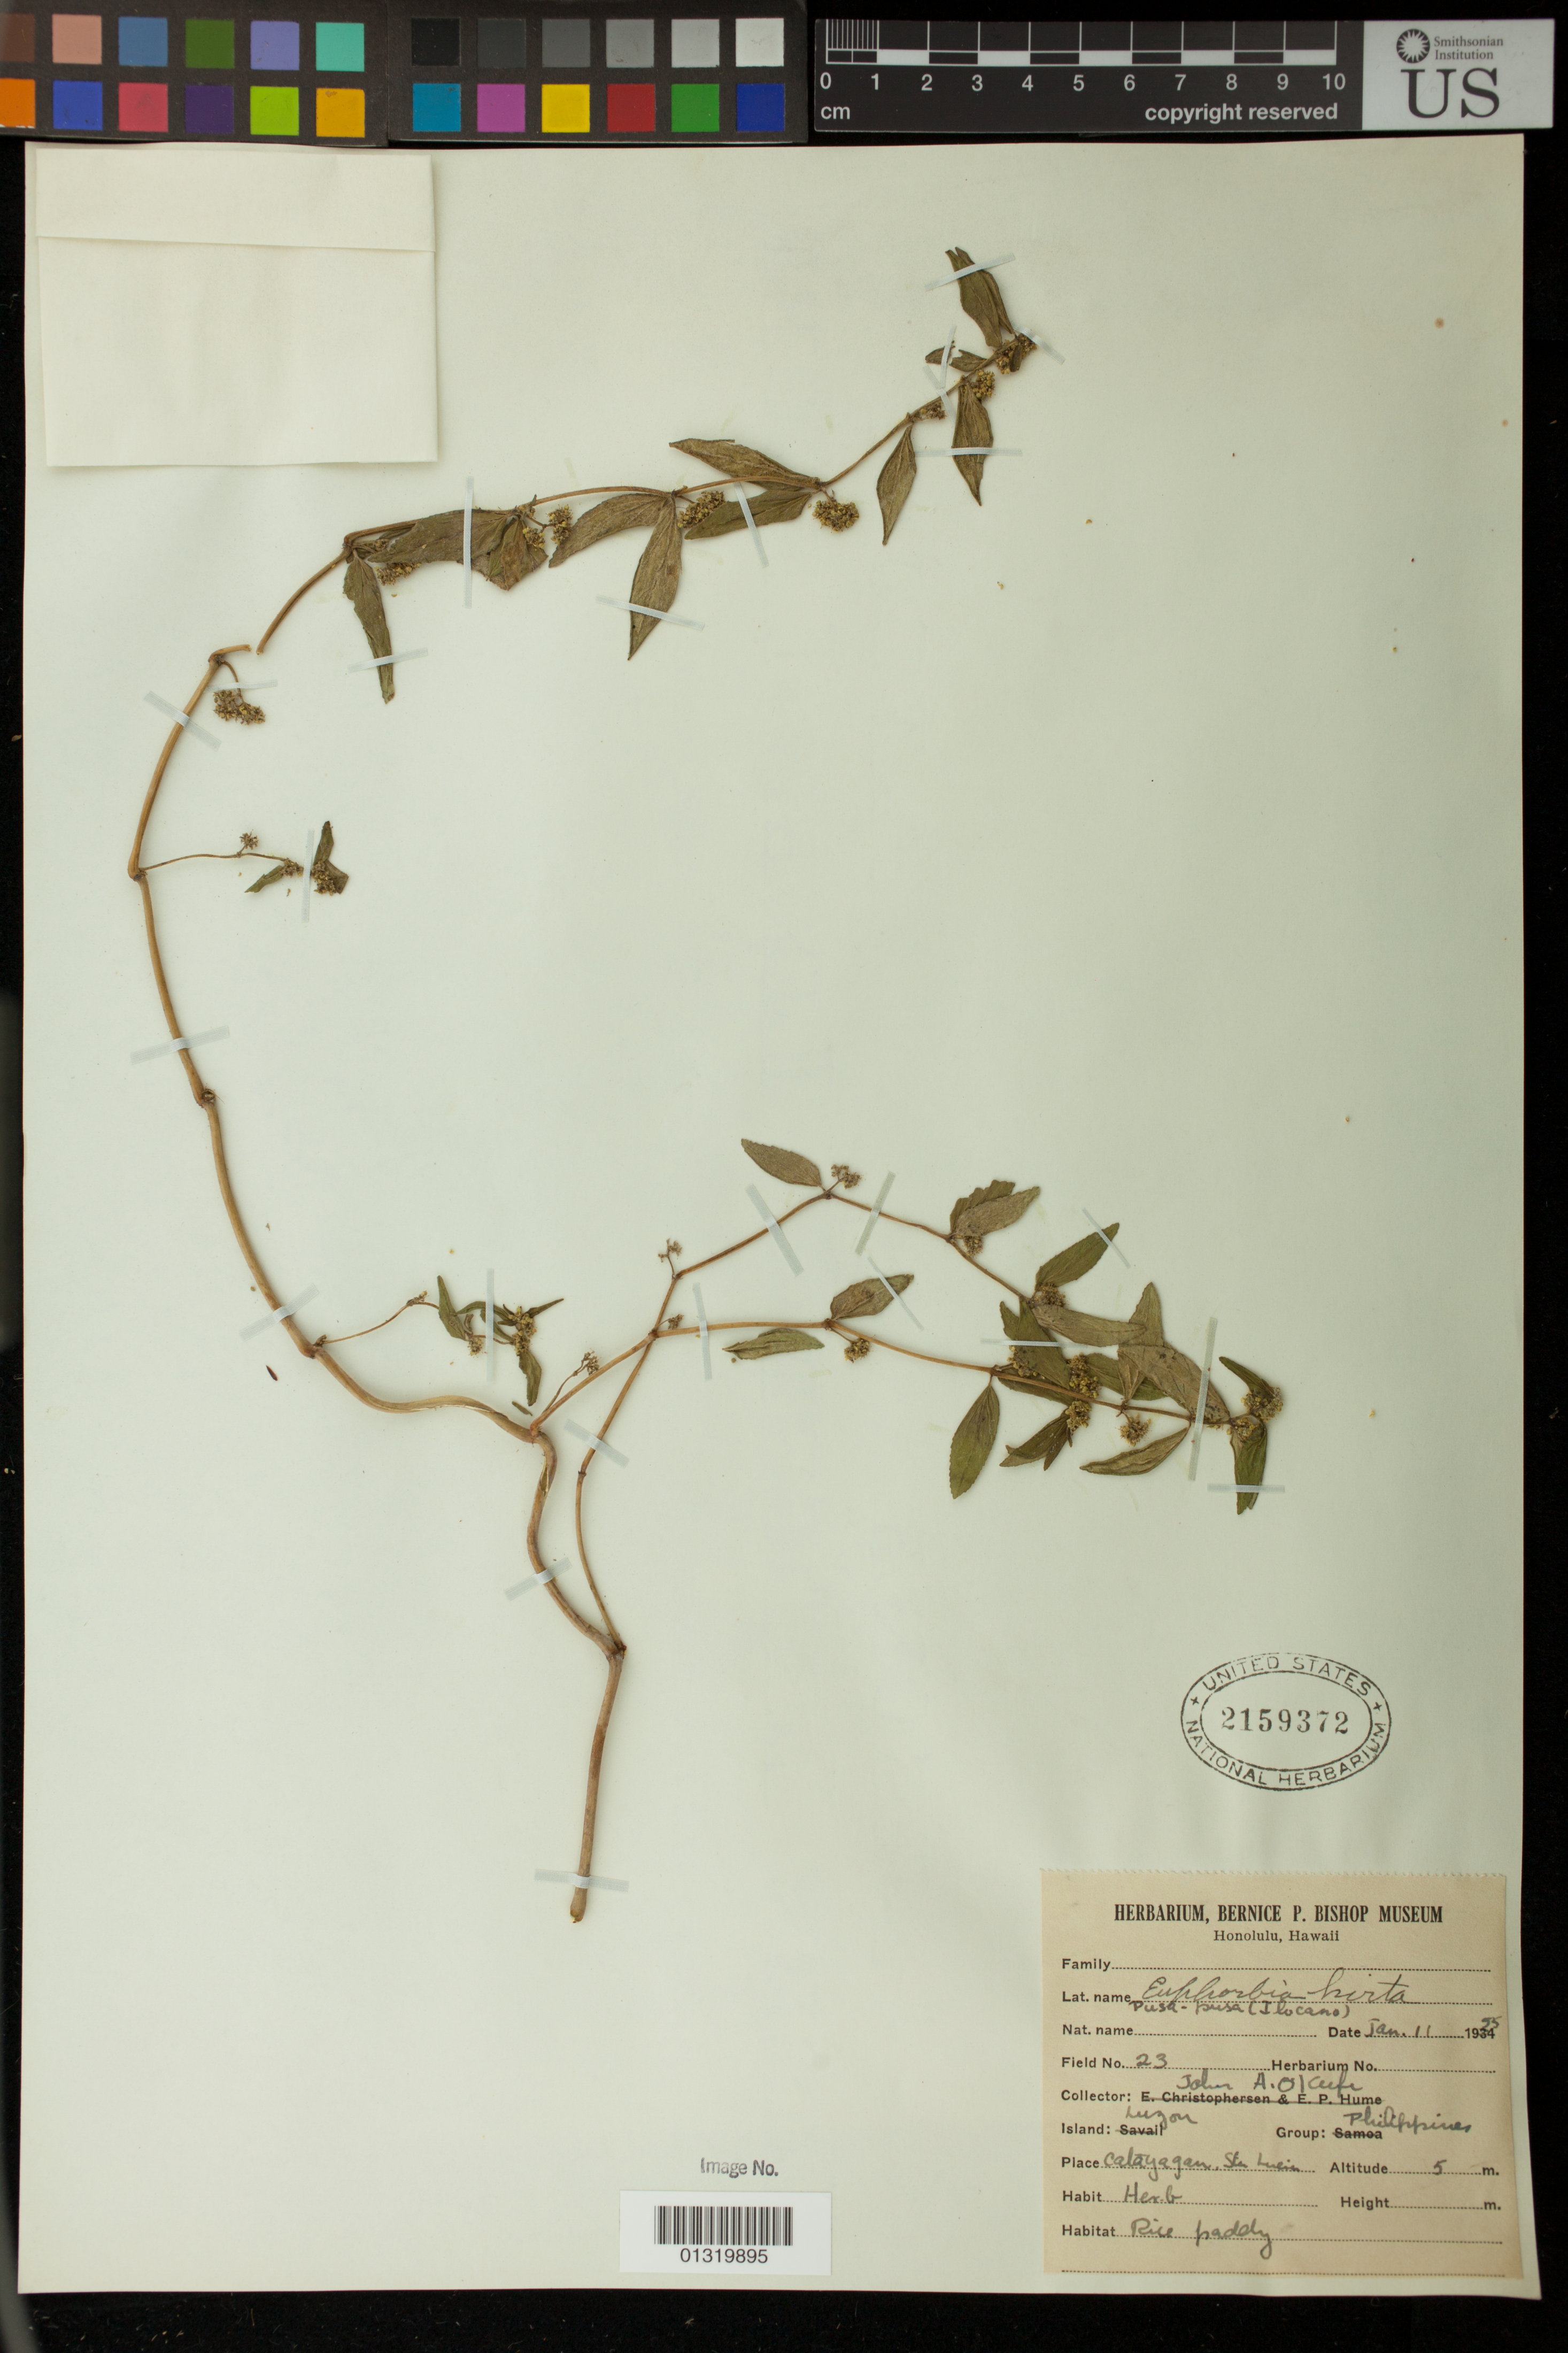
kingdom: Plantae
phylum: Tracheophyta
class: Magnoliopsida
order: Malpighiales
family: Euphorbiaceae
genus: Euphorbia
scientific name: Euphorbia hirta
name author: L.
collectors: J. O'Keefe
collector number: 23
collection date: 1955-01-11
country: Philippines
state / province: Ilocos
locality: Luzon; Catayagan, Sta. Lucia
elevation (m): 5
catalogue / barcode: US 2159372